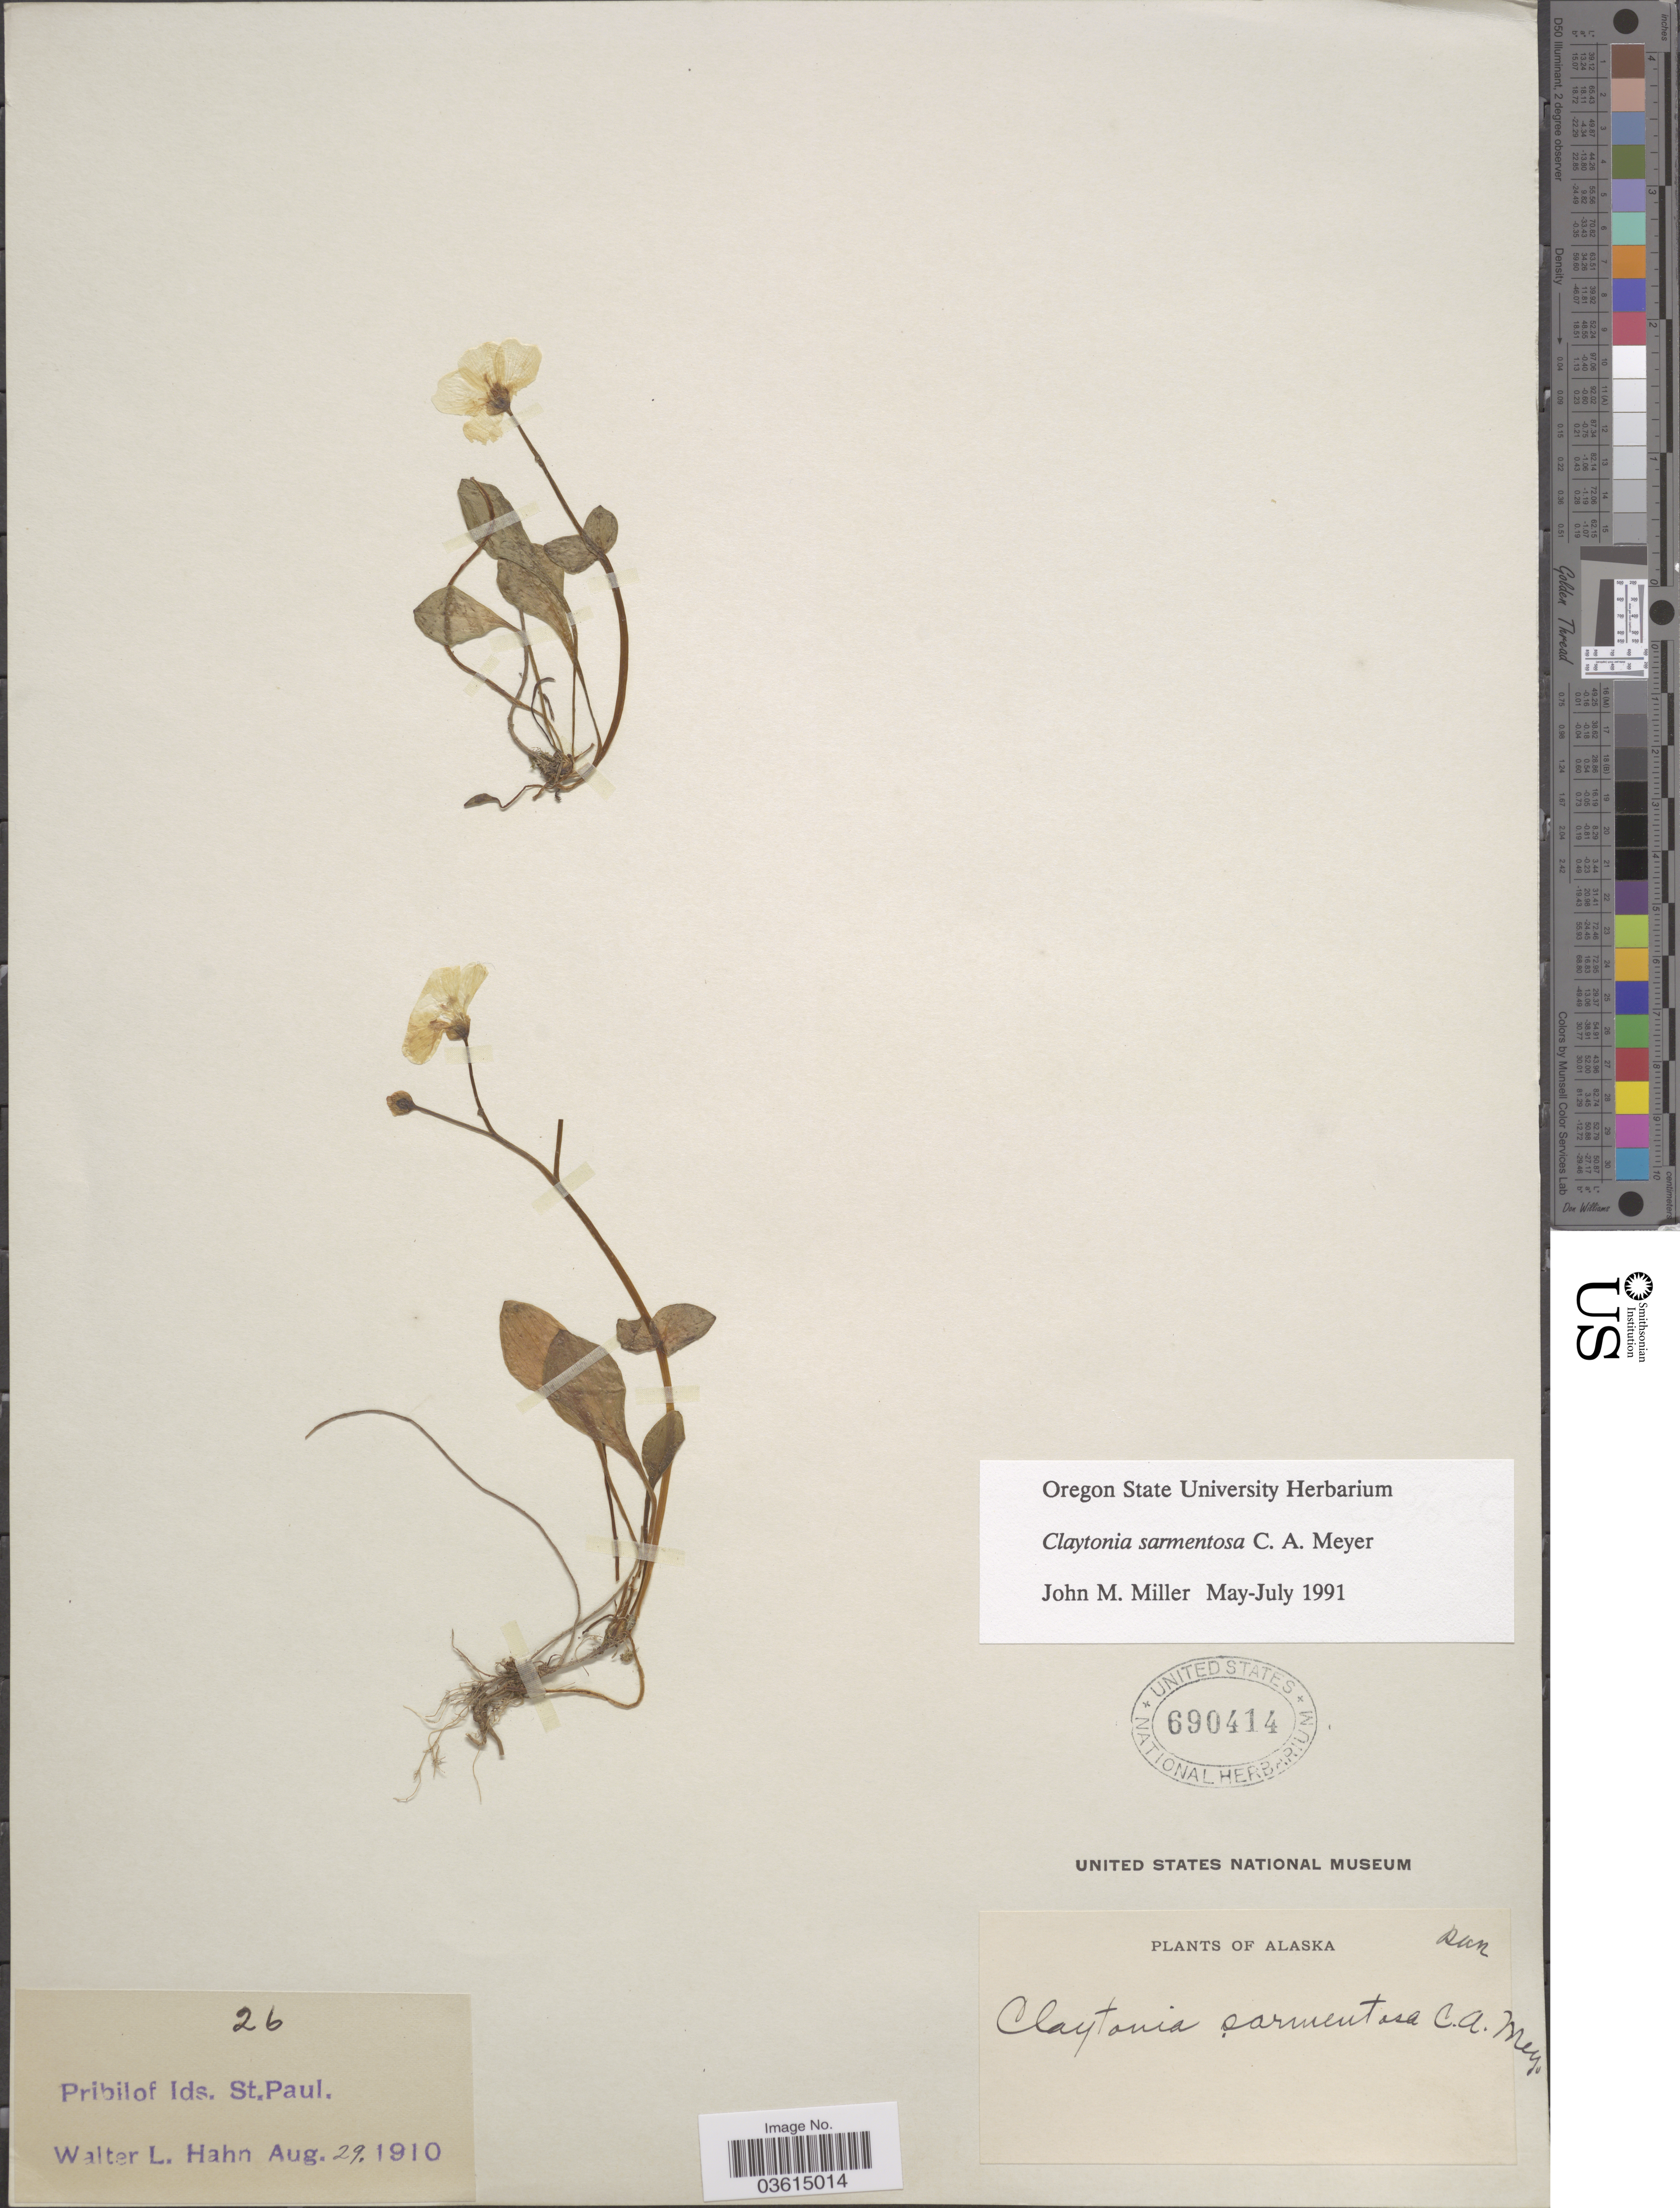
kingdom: Plantae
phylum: Tracheophyta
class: Magnoliopsida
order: Caryophyllales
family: Montiaceae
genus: Claytonia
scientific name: Claytonia sarmentosa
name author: C.A. Mey.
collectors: W. L. Hahn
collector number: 26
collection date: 1910-08-29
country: United States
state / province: Alaska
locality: Pribilof Ids. St. Paul.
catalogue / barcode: US 690414